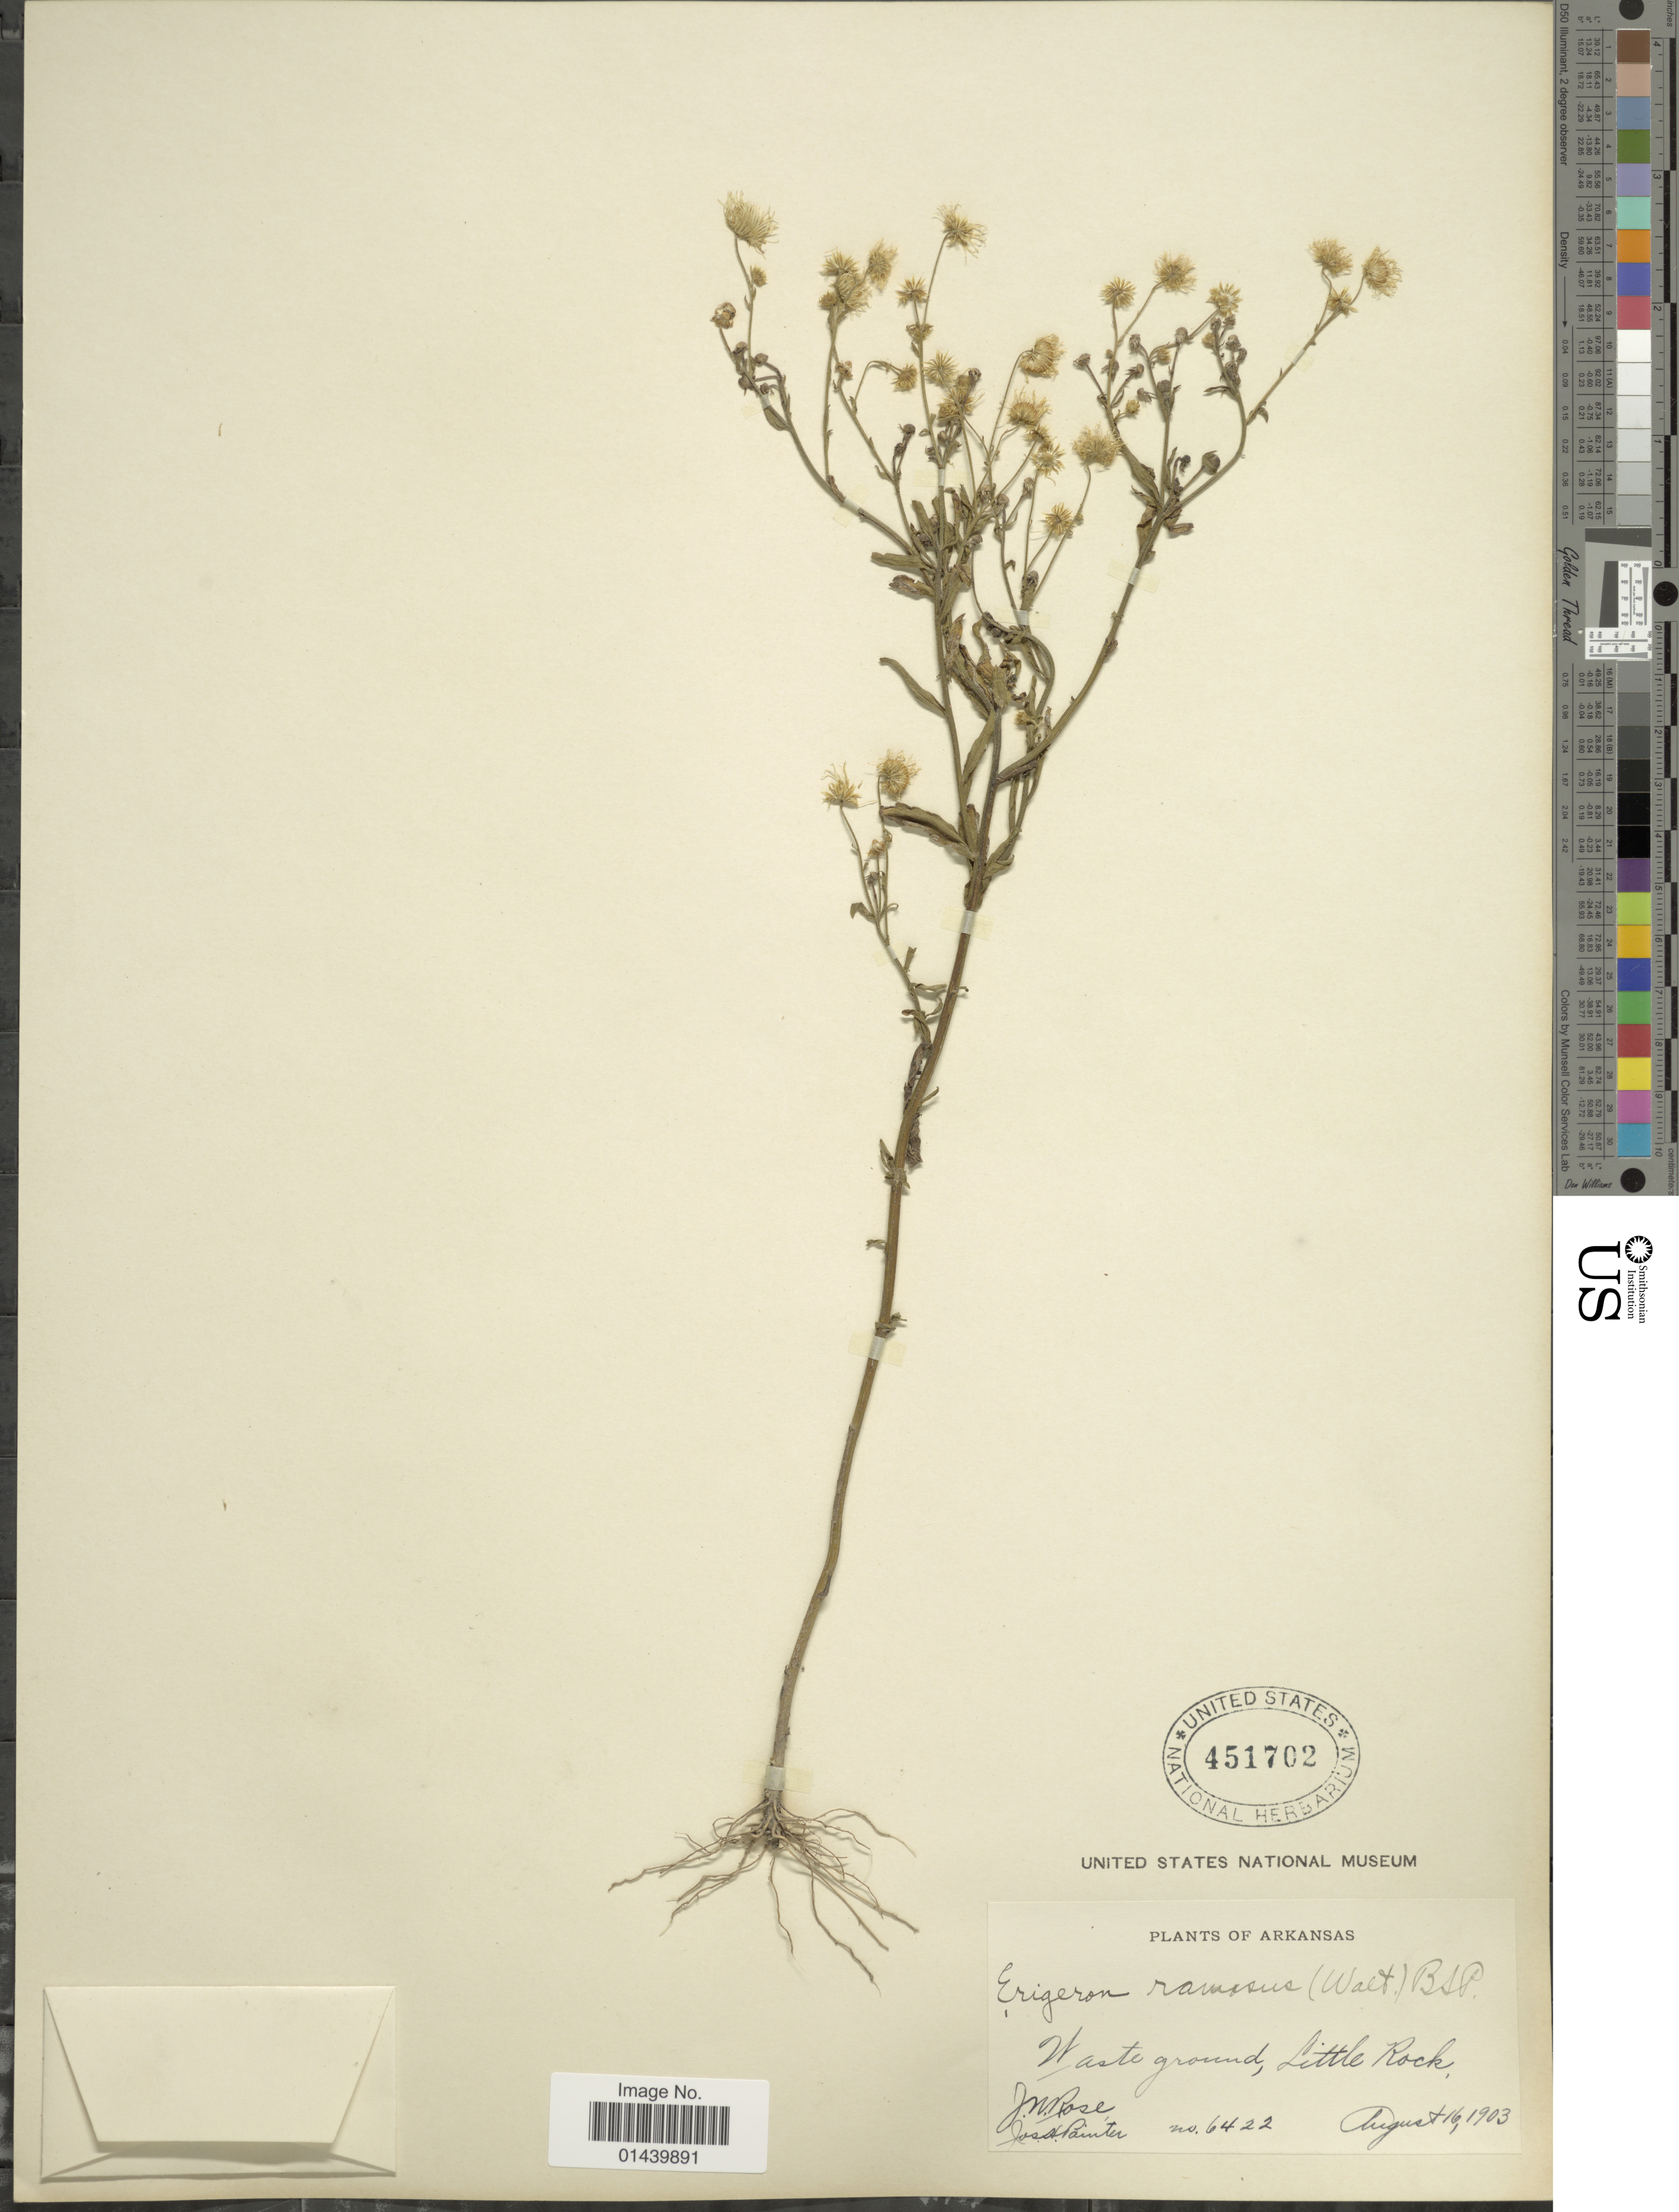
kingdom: Plantae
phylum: Tracheophyta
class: Magnoliopsida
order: Asterales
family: Asteraceae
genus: Erigeron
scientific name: Erigeron strigosus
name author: Muhl. ex Willd.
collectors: J. M. Rose & J. H. Painter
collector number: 6422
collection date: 1903-08-16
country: United States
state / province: Arkansas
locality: Waste ground, Little Rock.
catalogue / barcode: US 451702